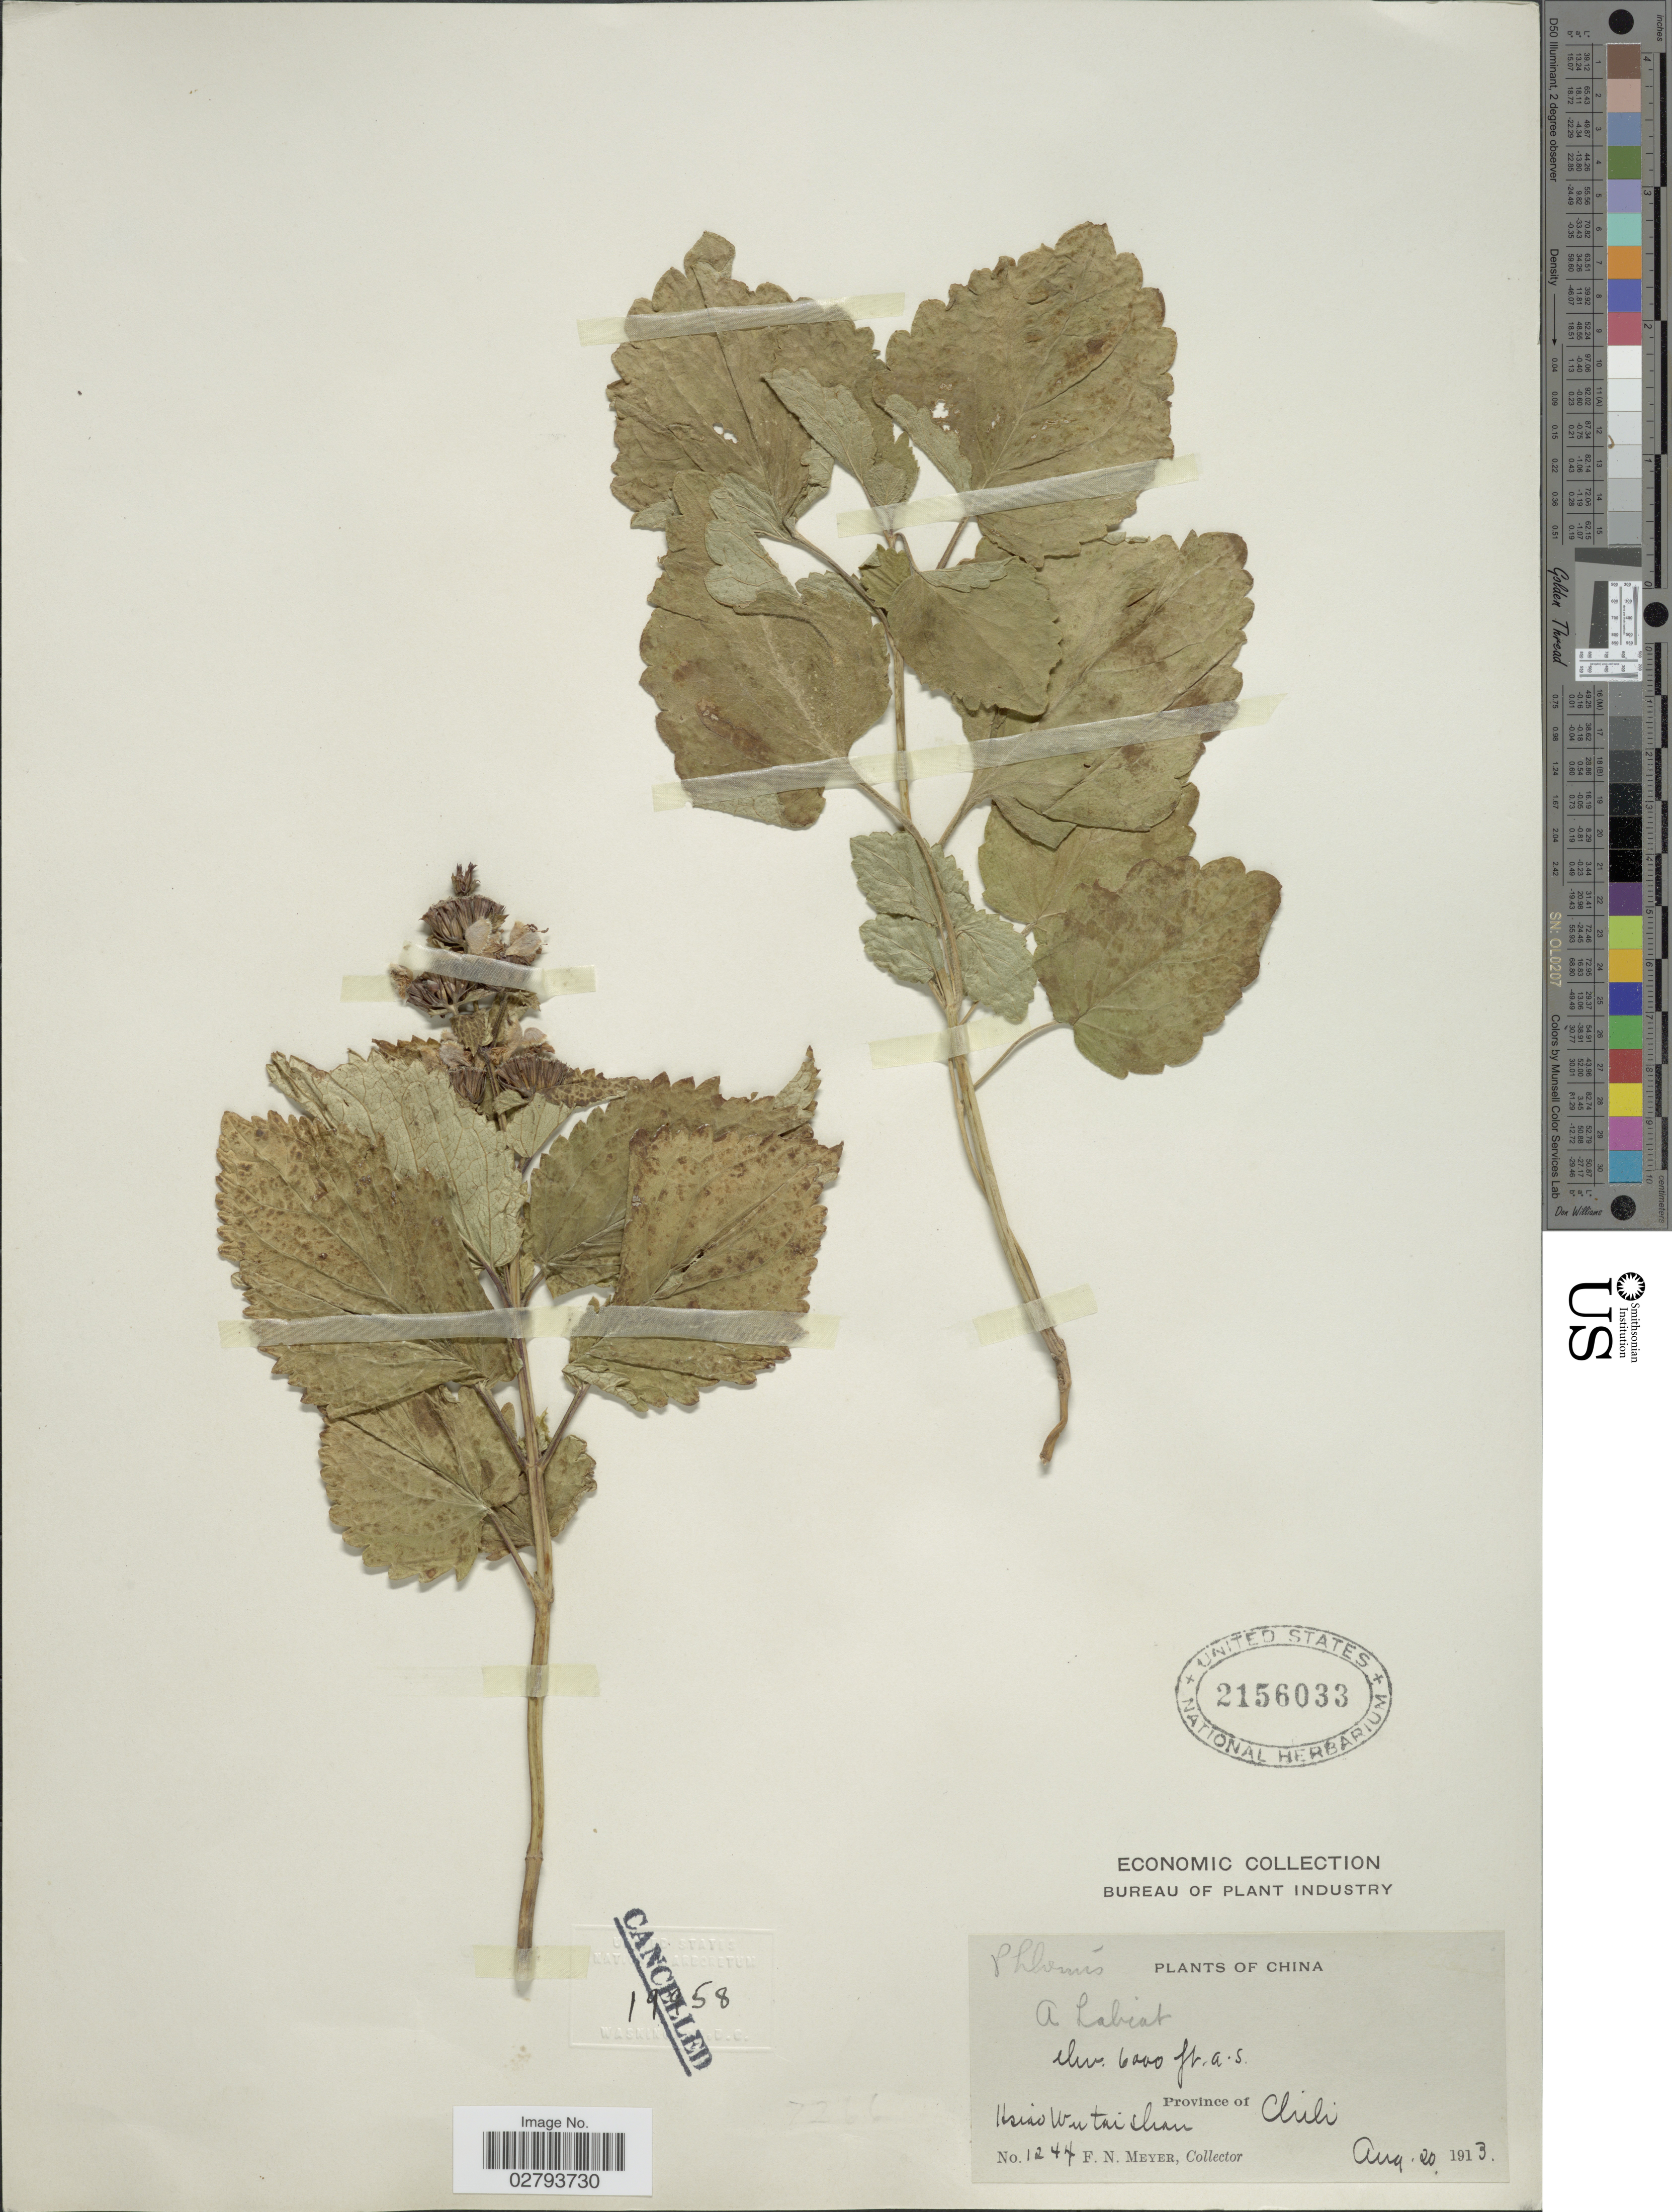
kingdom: Plantae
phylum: Tracheophyta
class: Magnoliopsida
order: Lamiales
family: Lamiaceae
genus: Phlomis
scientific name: Phlomis sp.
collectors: F. N. Meyer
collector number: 1244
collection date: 1913-08-20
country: China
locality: Province of Chili. Hsia Wu tai shan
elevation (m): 1829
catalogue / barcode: US 2156033